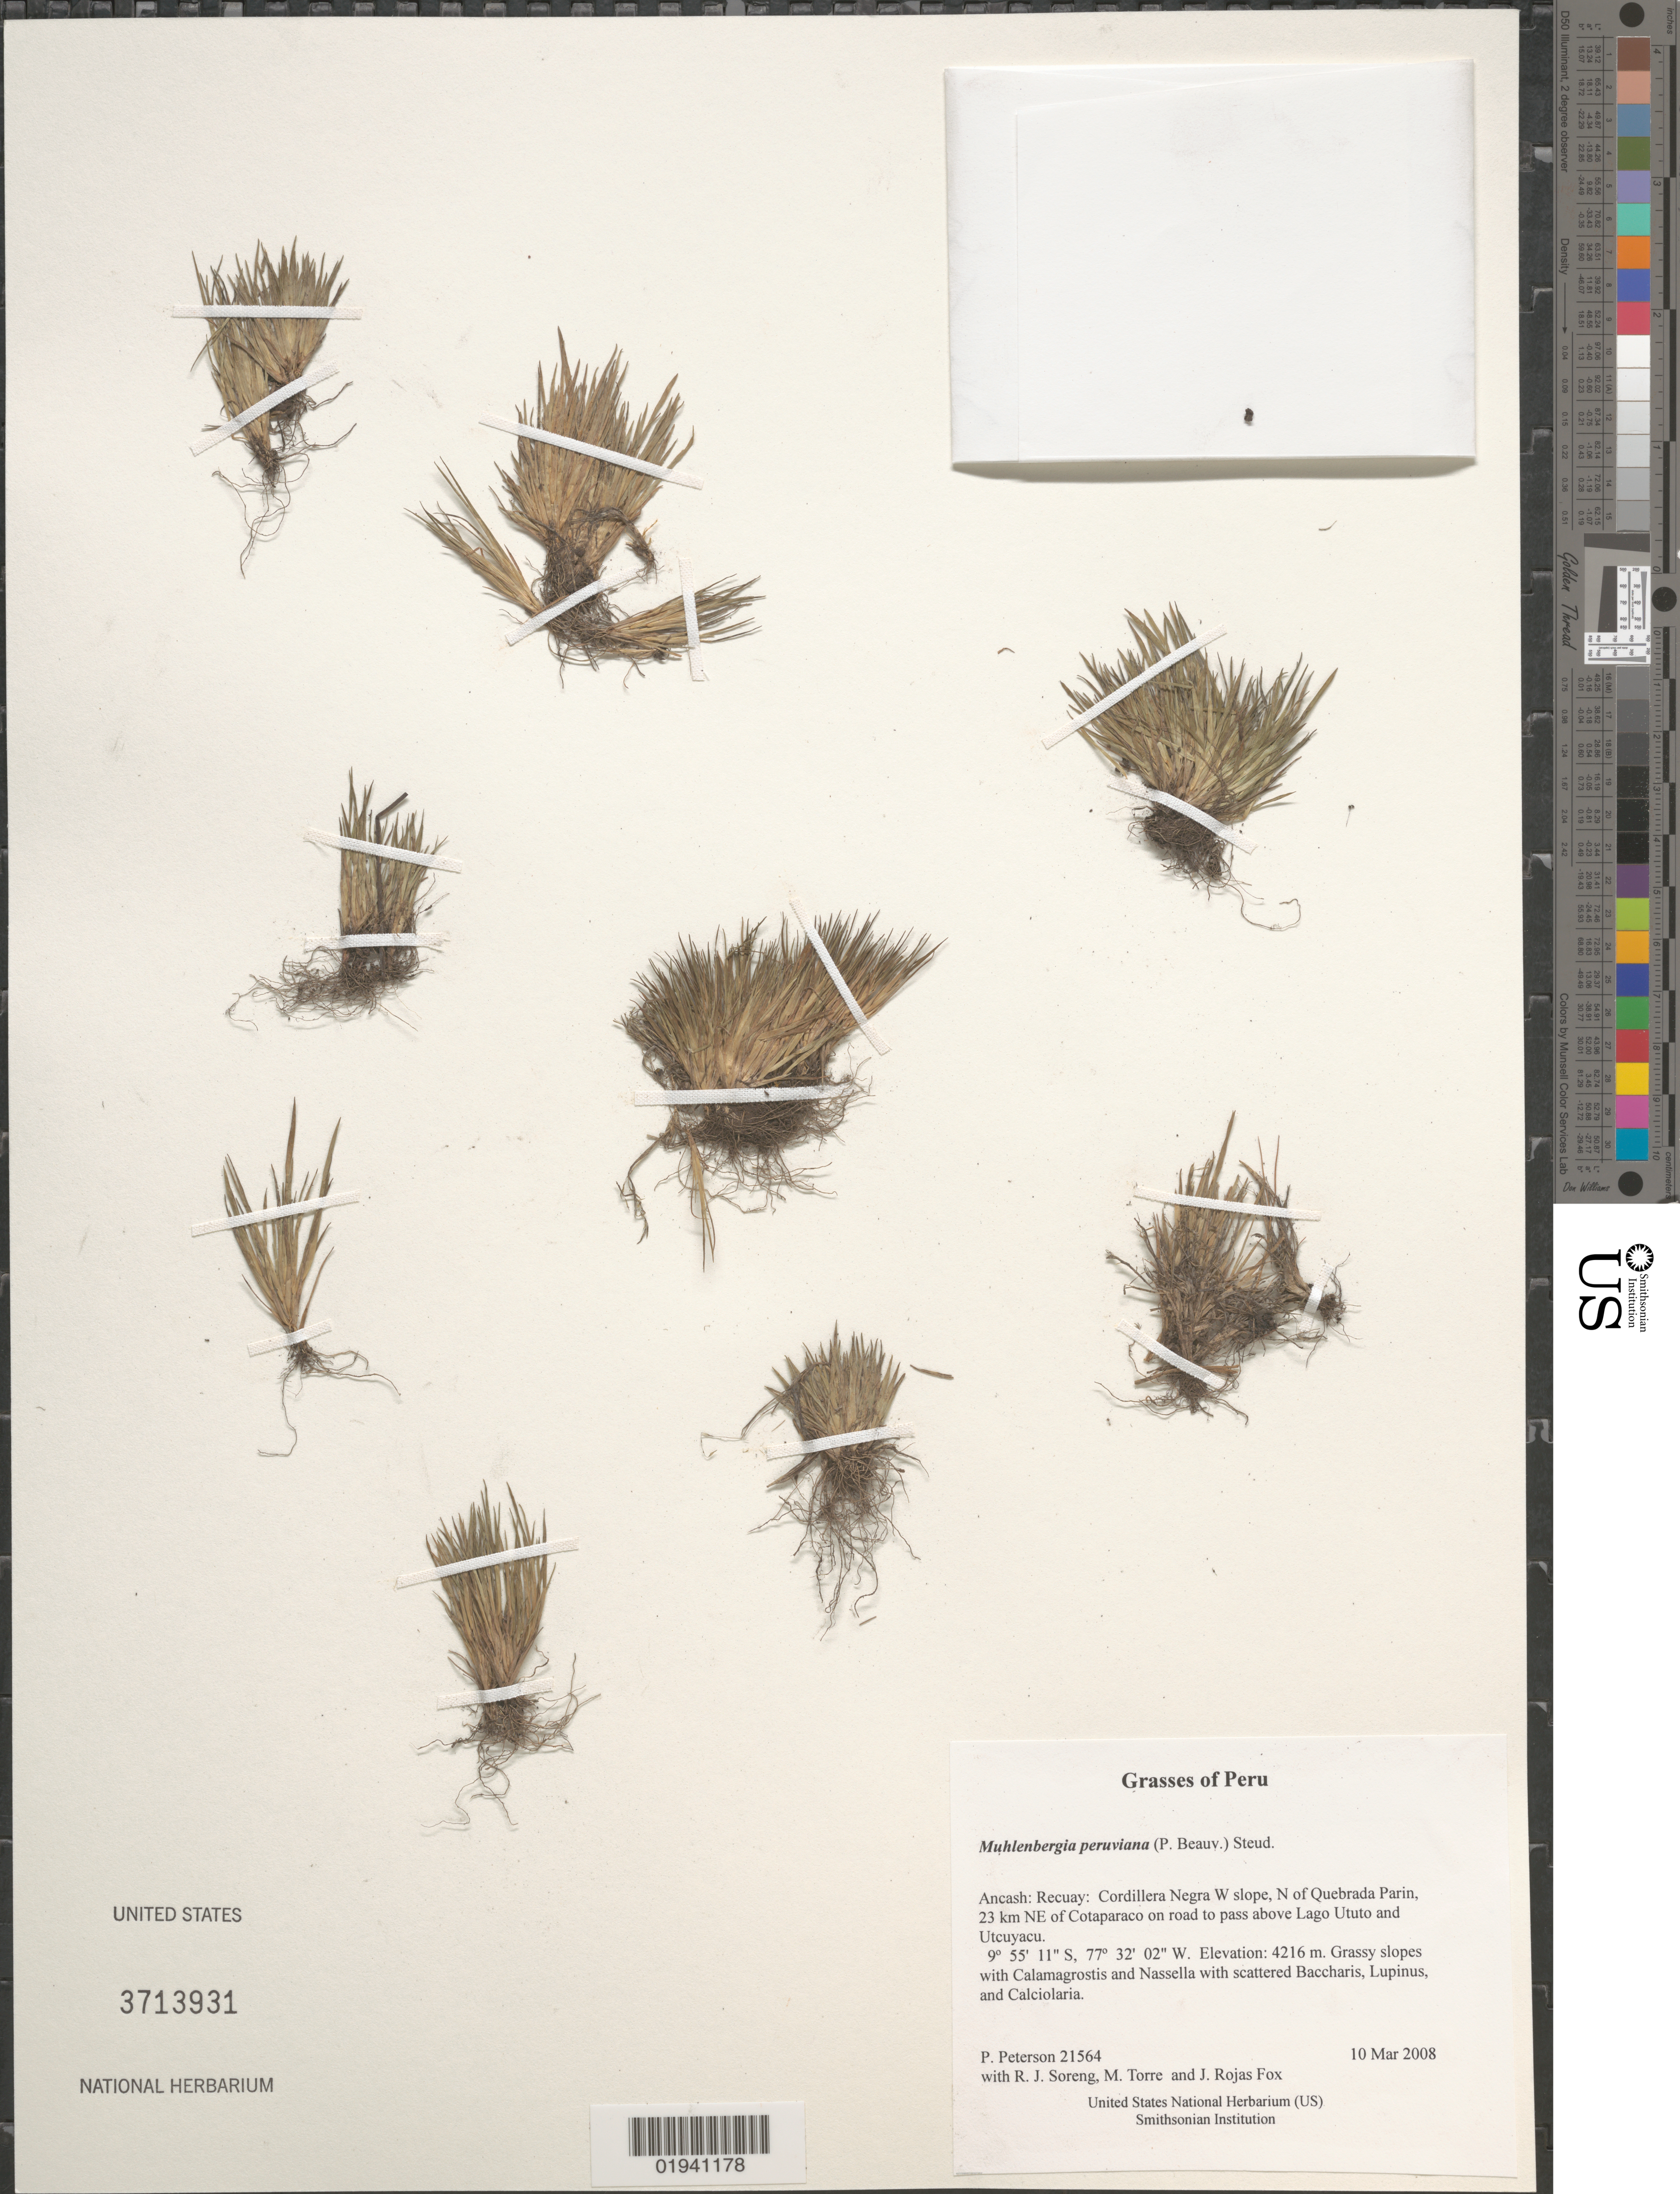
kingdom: Plantae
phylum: Tracheophyta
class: Liliopsida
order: Poales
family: Poaceae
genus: Muhlenbergia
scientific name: Muhlenbergia peruviana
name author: (P. Beauv.) Steud.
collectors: P. M. Peterson, R. J. Soreng, M. Torre & J. Rojas Fox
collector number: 21564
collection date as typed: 10 Mar 2008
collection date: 2008-03-10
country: Peru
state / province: Ancash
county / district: Recuay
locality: Cordillera Negra W slope, N of Quebrada Parin, 23 km NE of Cotaparaco on road to pass above Lago Ututo and Utcuyacu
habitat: Grassy slopes with Calamagrostis and Nassella with scattered Baccharis, Lupinus, and Calciolaria.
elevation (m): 4216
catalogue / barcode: US 3713931